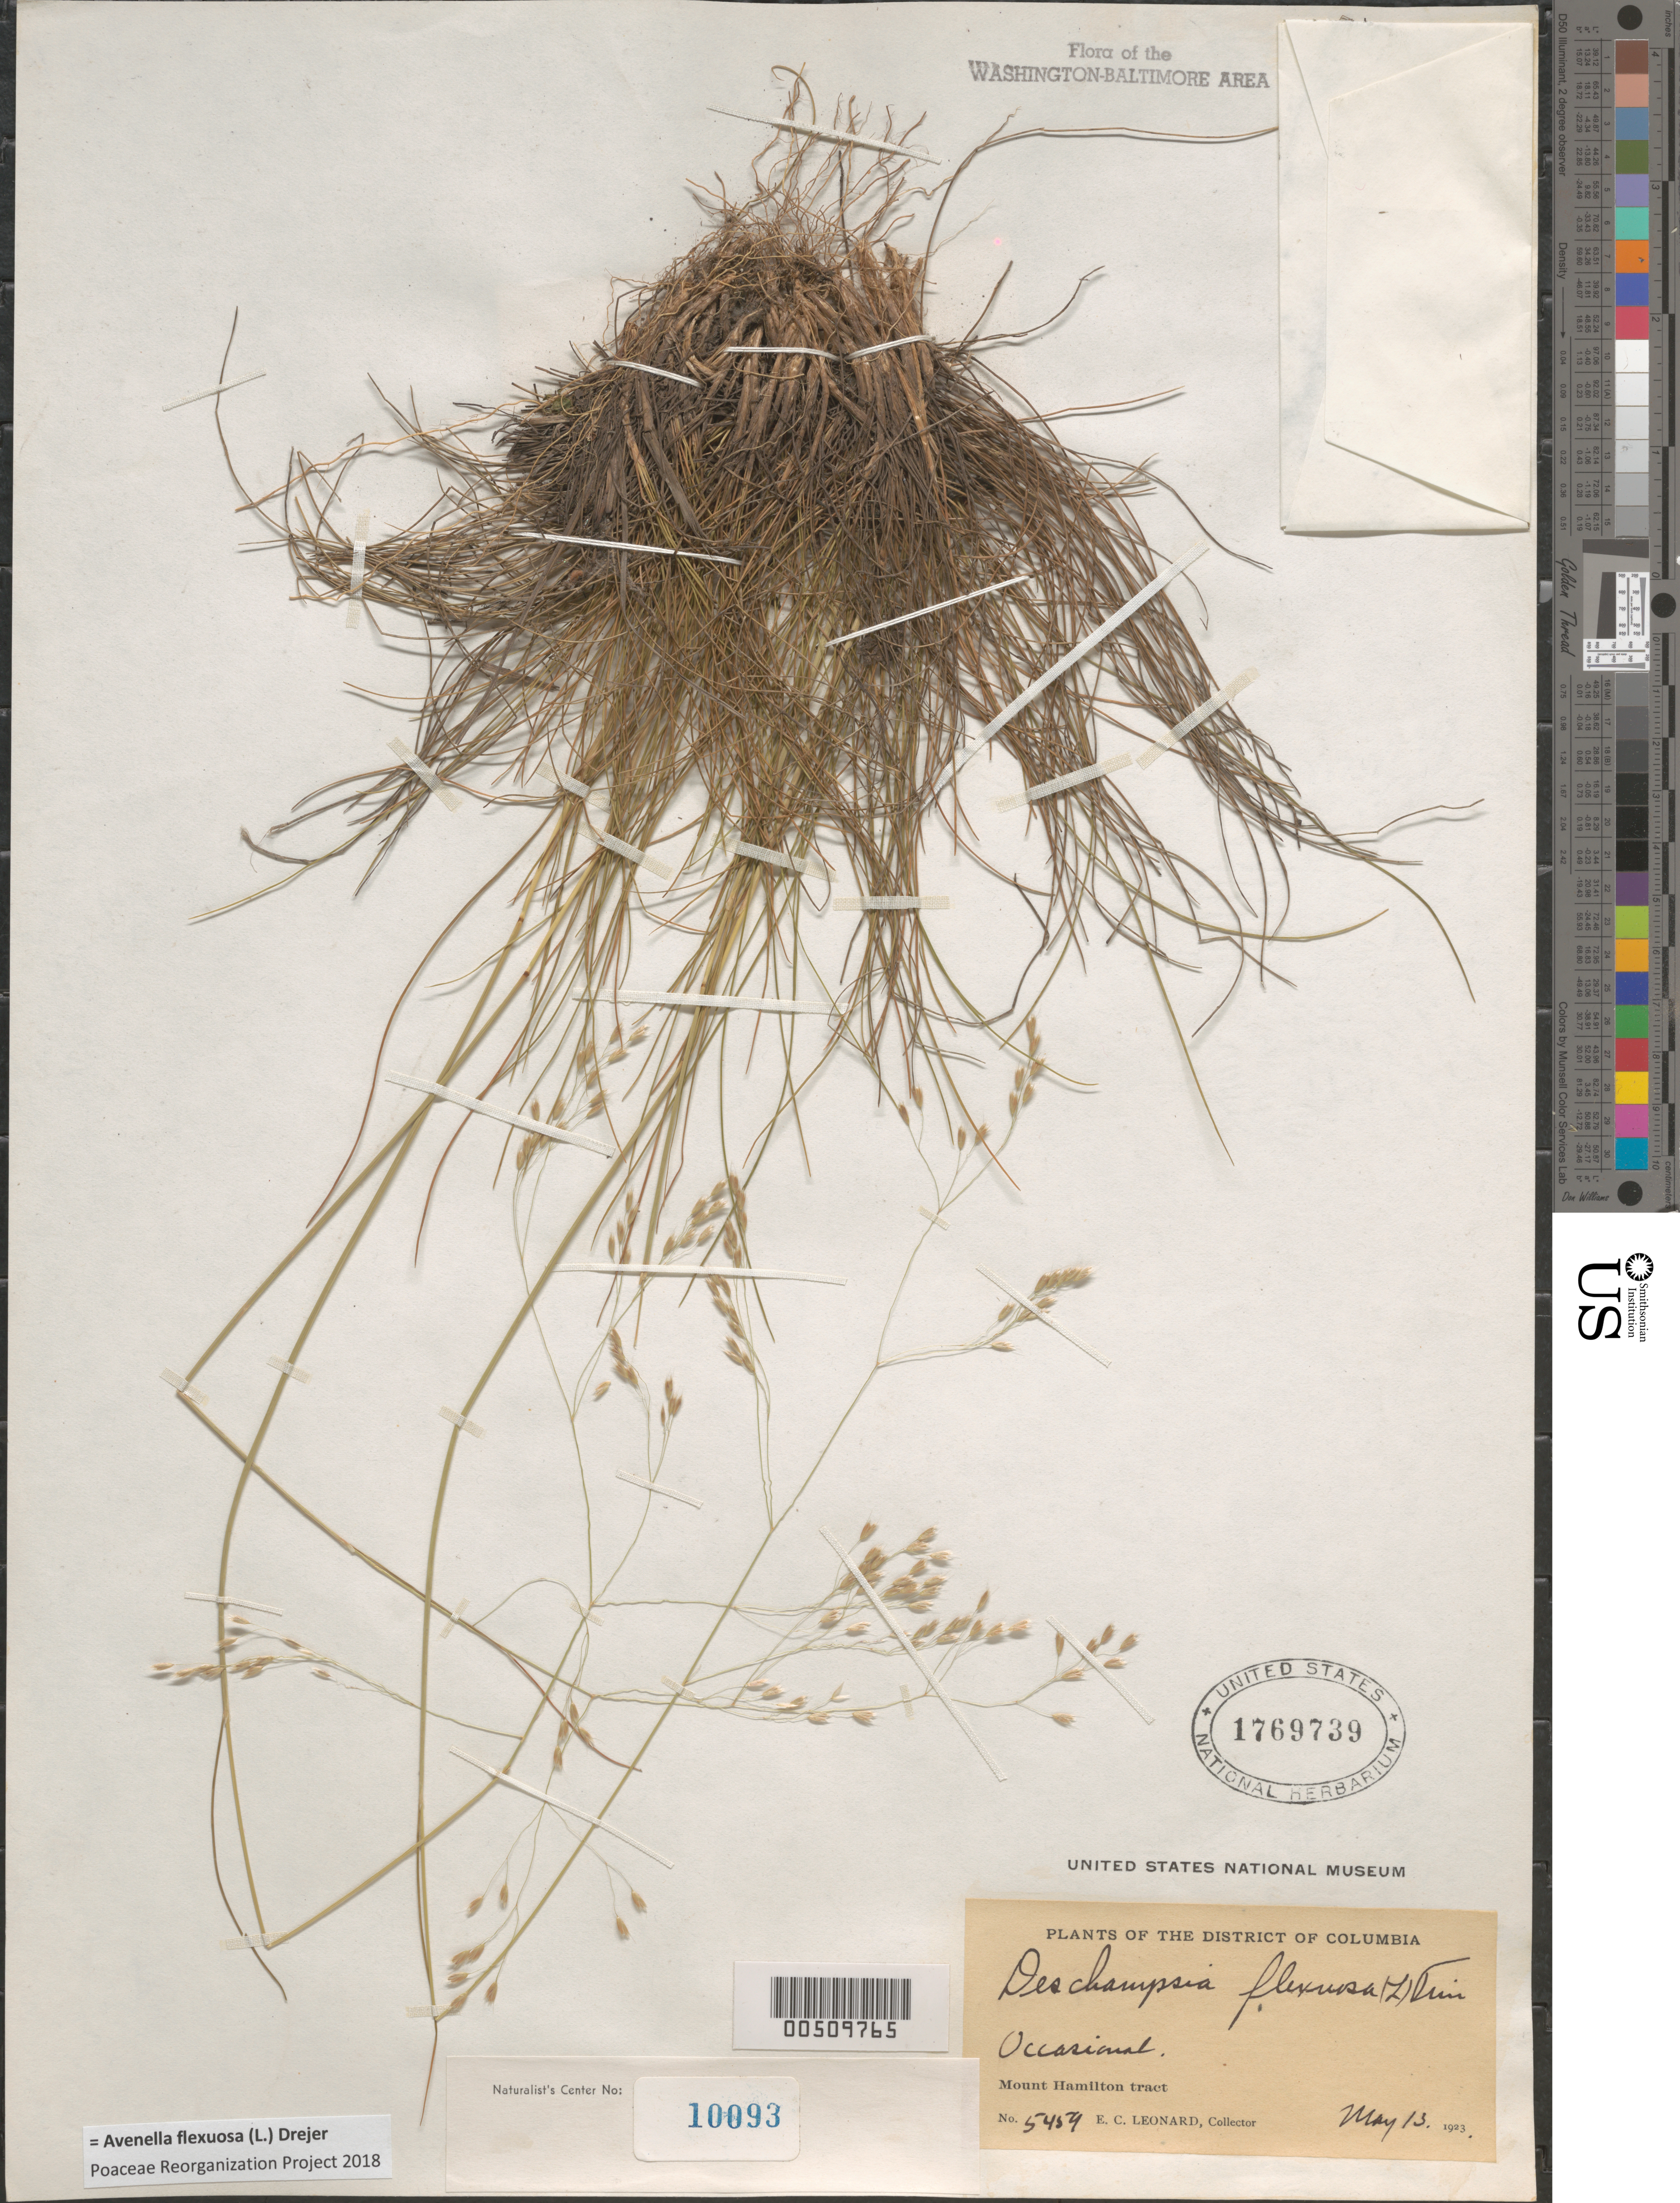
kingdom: Plantae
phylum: Tracheophyta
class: Liliopsida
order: Poales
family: Poaceae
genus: Avenella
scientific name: Avenella flexuosa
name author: (L.) Drejer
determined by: Poaceae Reorganization Project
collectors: E. C. Leonard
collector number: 5459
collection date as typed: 13 May 1923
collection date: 1923-05-13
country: United States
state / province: District of Columbia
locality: Mt Hamilton Tract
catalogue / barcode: US 1769739